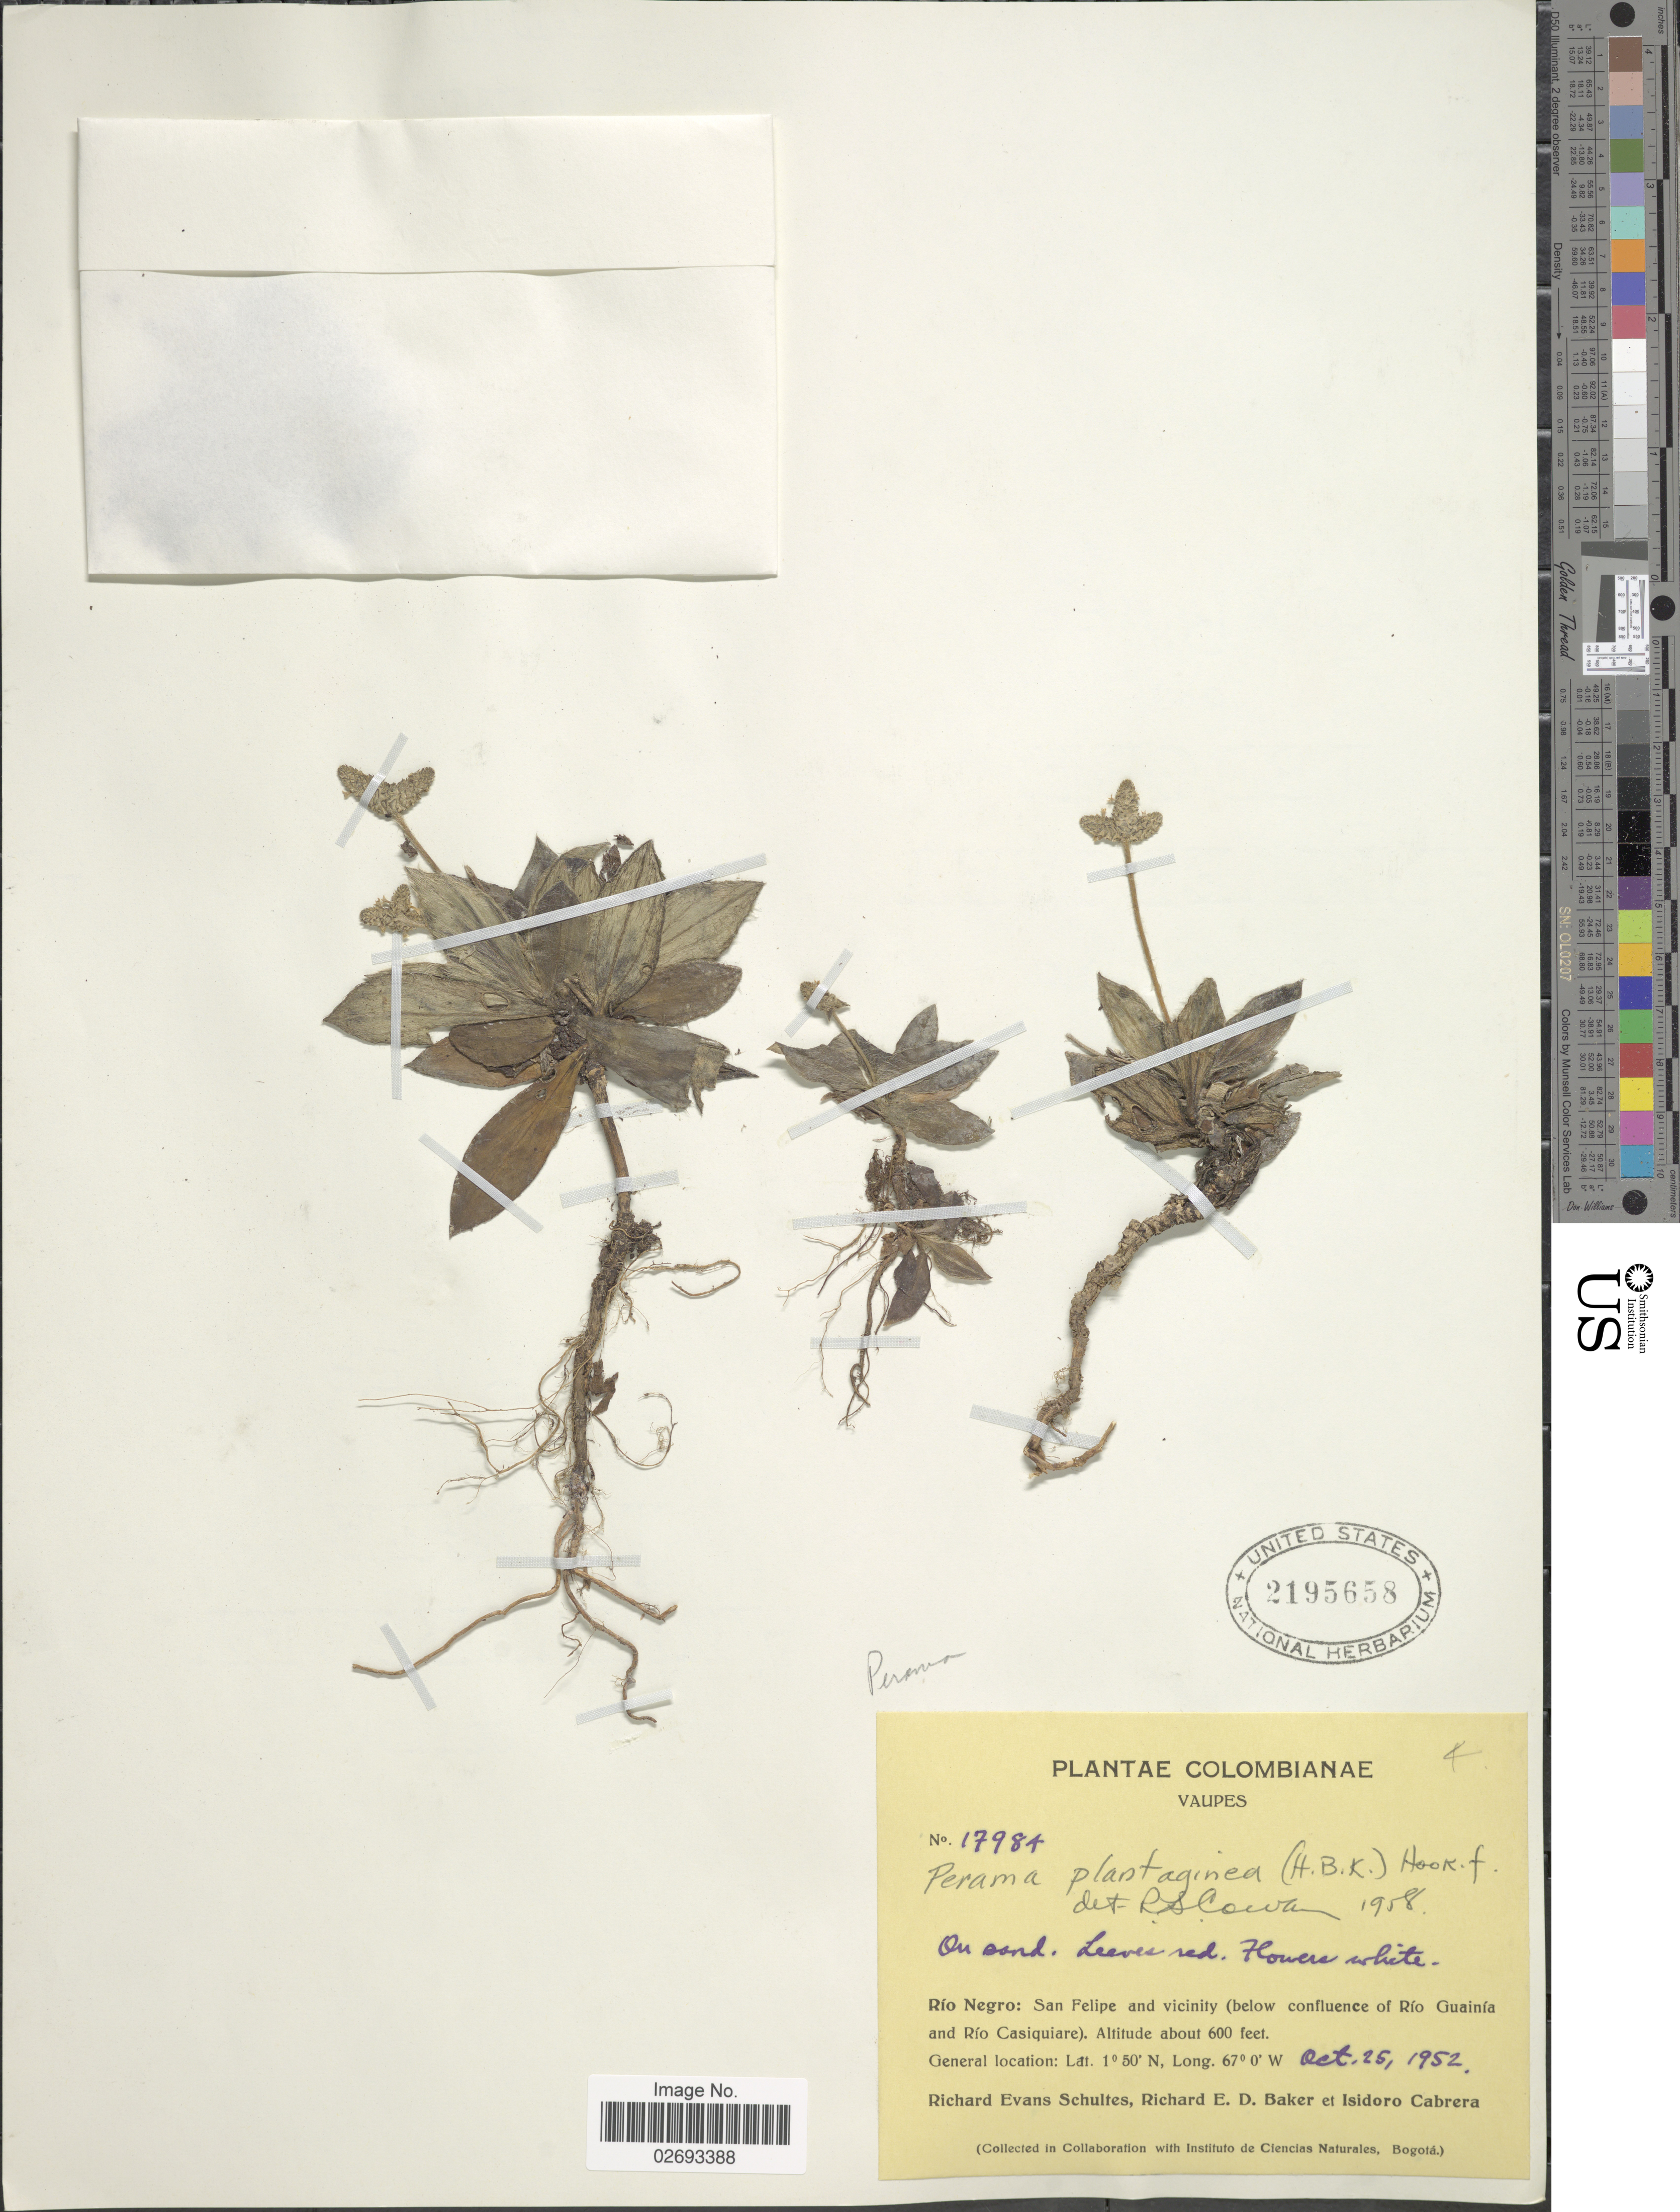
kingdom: Plantae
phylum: Tracheophyta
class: Magnoliopsida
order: Gentianales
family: Rubiaceae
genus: Perama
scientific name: Perama plantaginea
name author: (Kunth) Hook. f.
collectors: R. E. Schultes, R. E. D. Baker & I. Cabrera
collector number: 17984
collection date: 1952-10-25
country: Colombia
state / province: Vaupés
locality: Rio Negro: San Felipe and vicinity (below confluence of Rio Guainia and Rio Casiquiare)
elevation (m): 183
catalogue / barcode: US 2195658